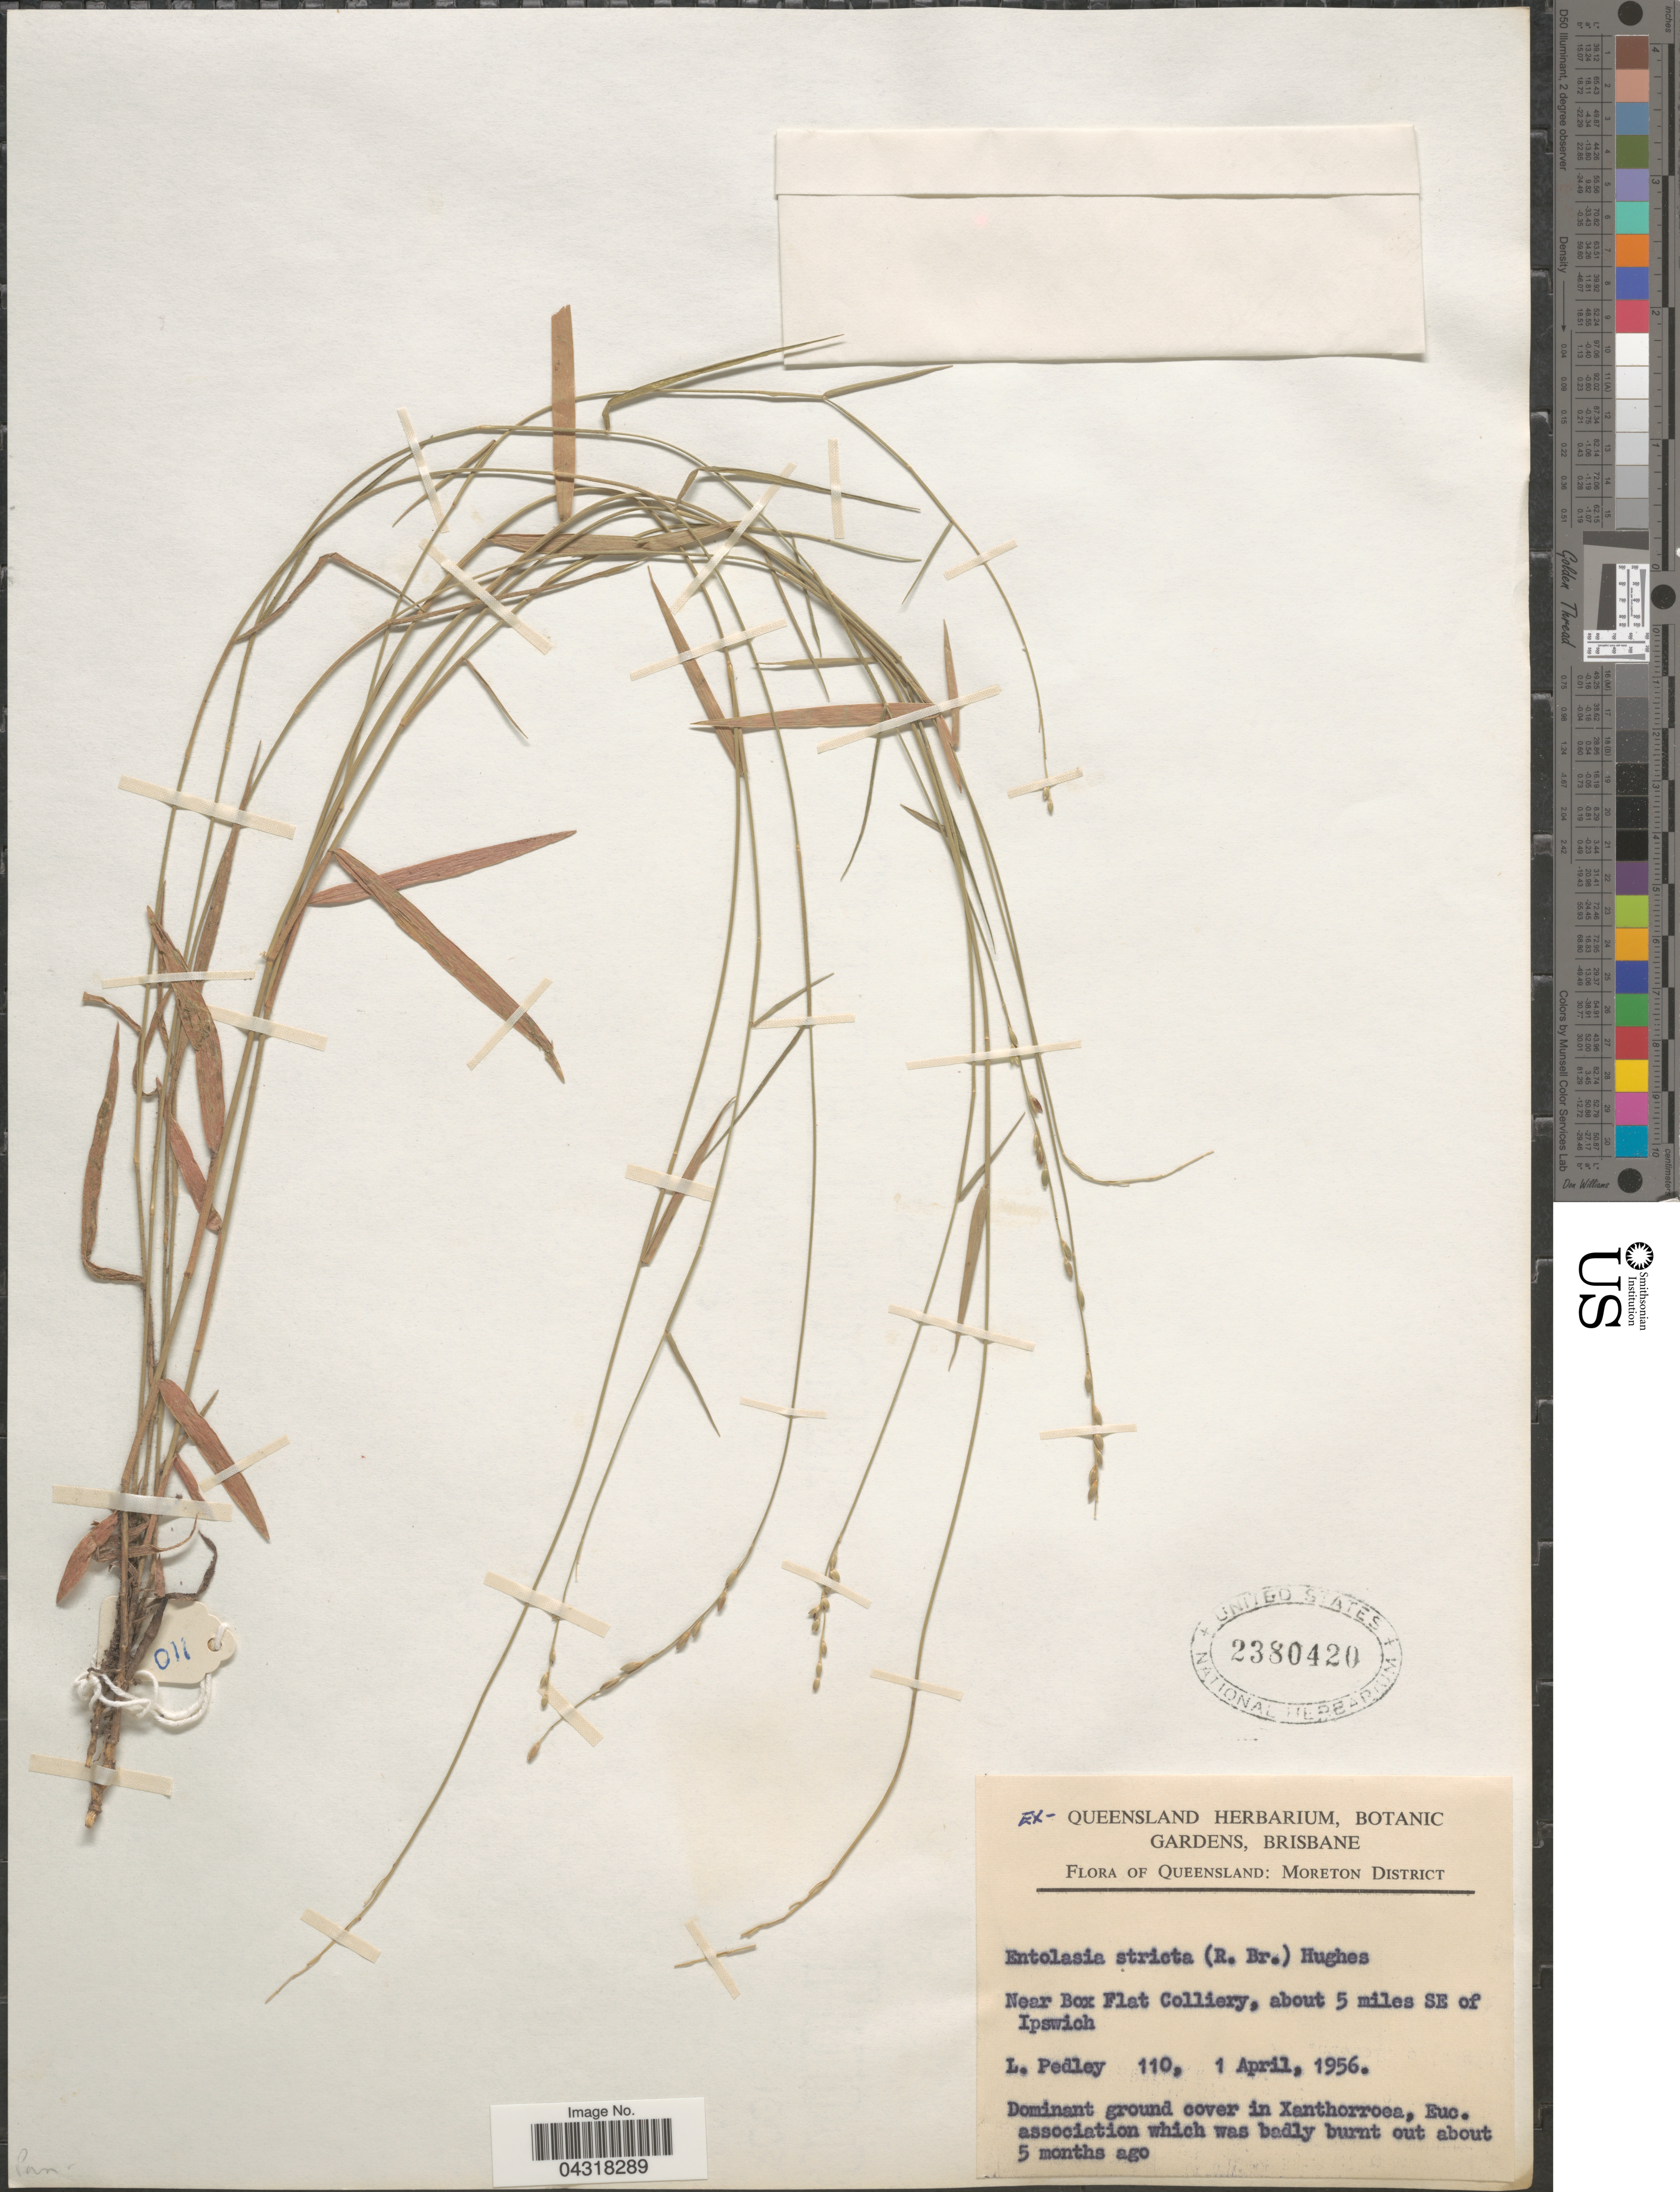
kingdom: Plantae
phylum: Tracheophyta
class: Liliopsida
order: Poales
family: Poaceae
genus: Entolasia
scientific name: Entolasia stricta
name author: (R. Br.) C.E. Hughes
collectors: L. Pedley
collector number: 110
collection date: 1956-04-01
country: Australia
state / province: Queensland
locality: Moreton District. Near Box Flat Colliery, about 5 miles SE of Ipswich.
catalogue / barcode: US 2380420